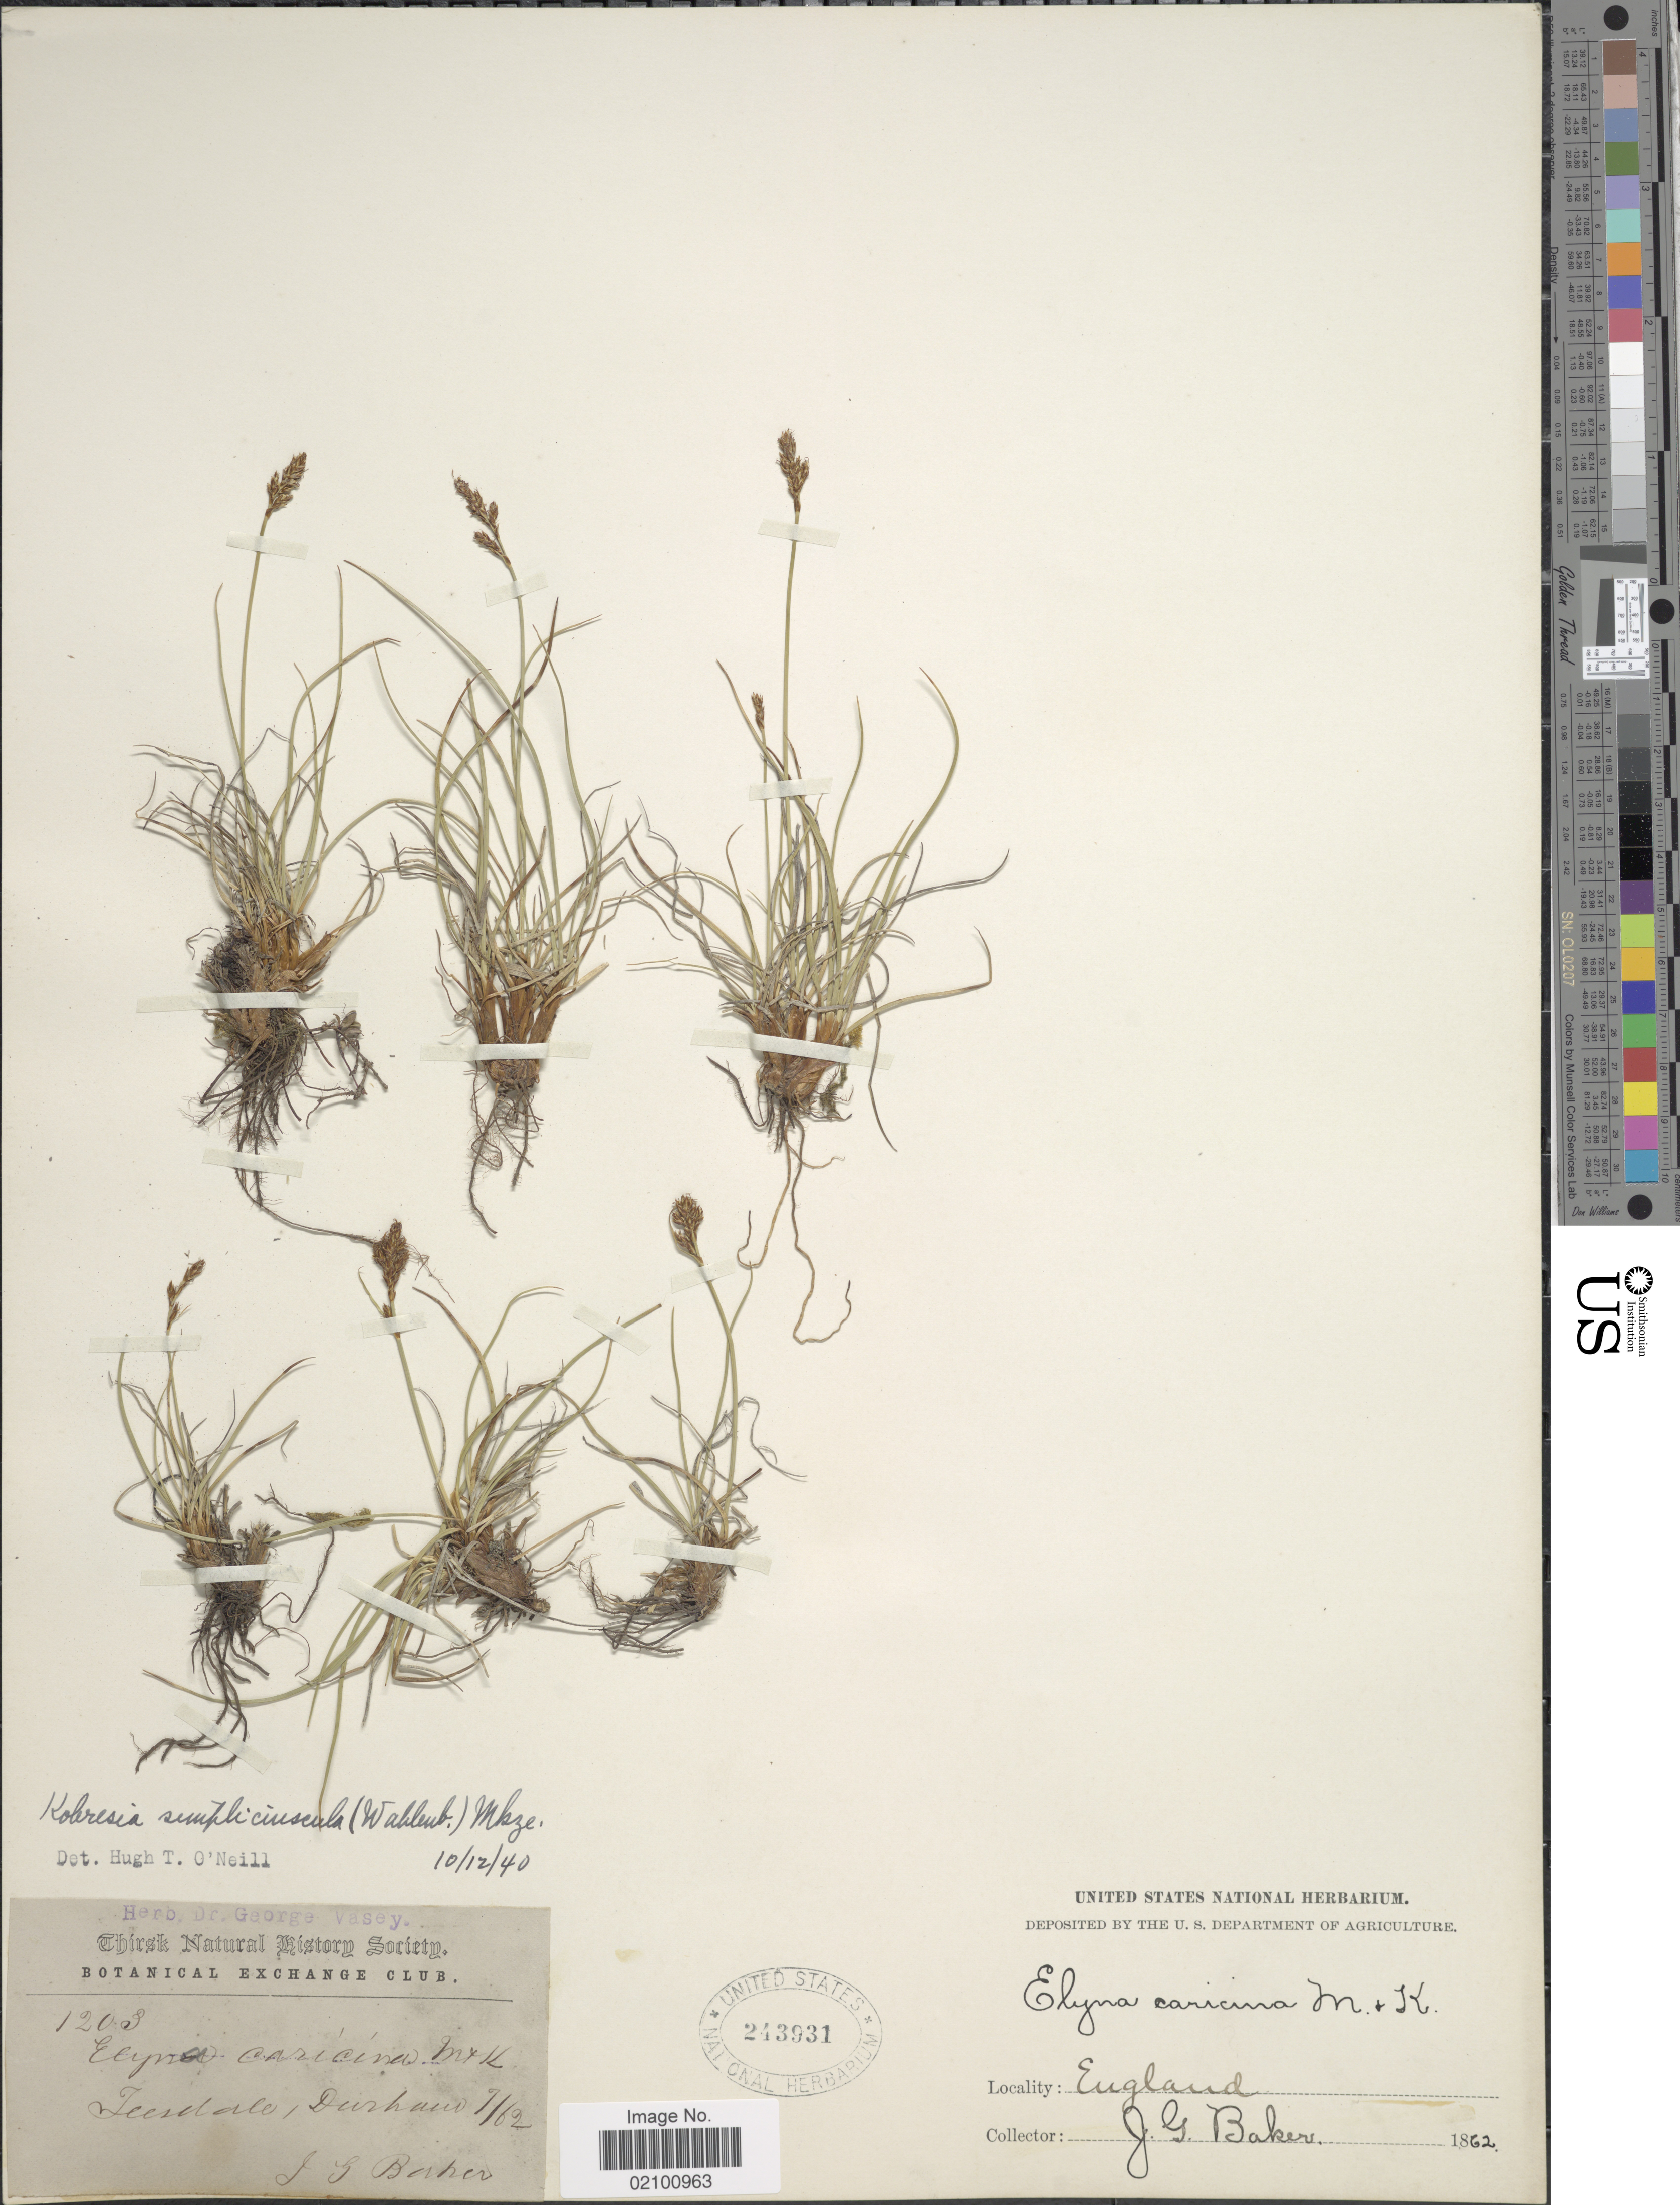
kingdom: Plantae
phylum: Tracheophyta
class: Liliopsida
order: Poales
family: Cyperaceae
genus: Carex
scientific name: Carex simpliciuscula subsp. simpliciuscula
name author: Wahlenb.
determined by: Strong, M. T., (US), Smithsonian Institution - National Museum of Natural History (UNITED STATES)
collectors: J. G. Baker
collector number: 1203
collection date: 1862-07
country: United Kingdom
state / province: England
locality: Teesdale, Durham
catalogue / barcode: US 243931